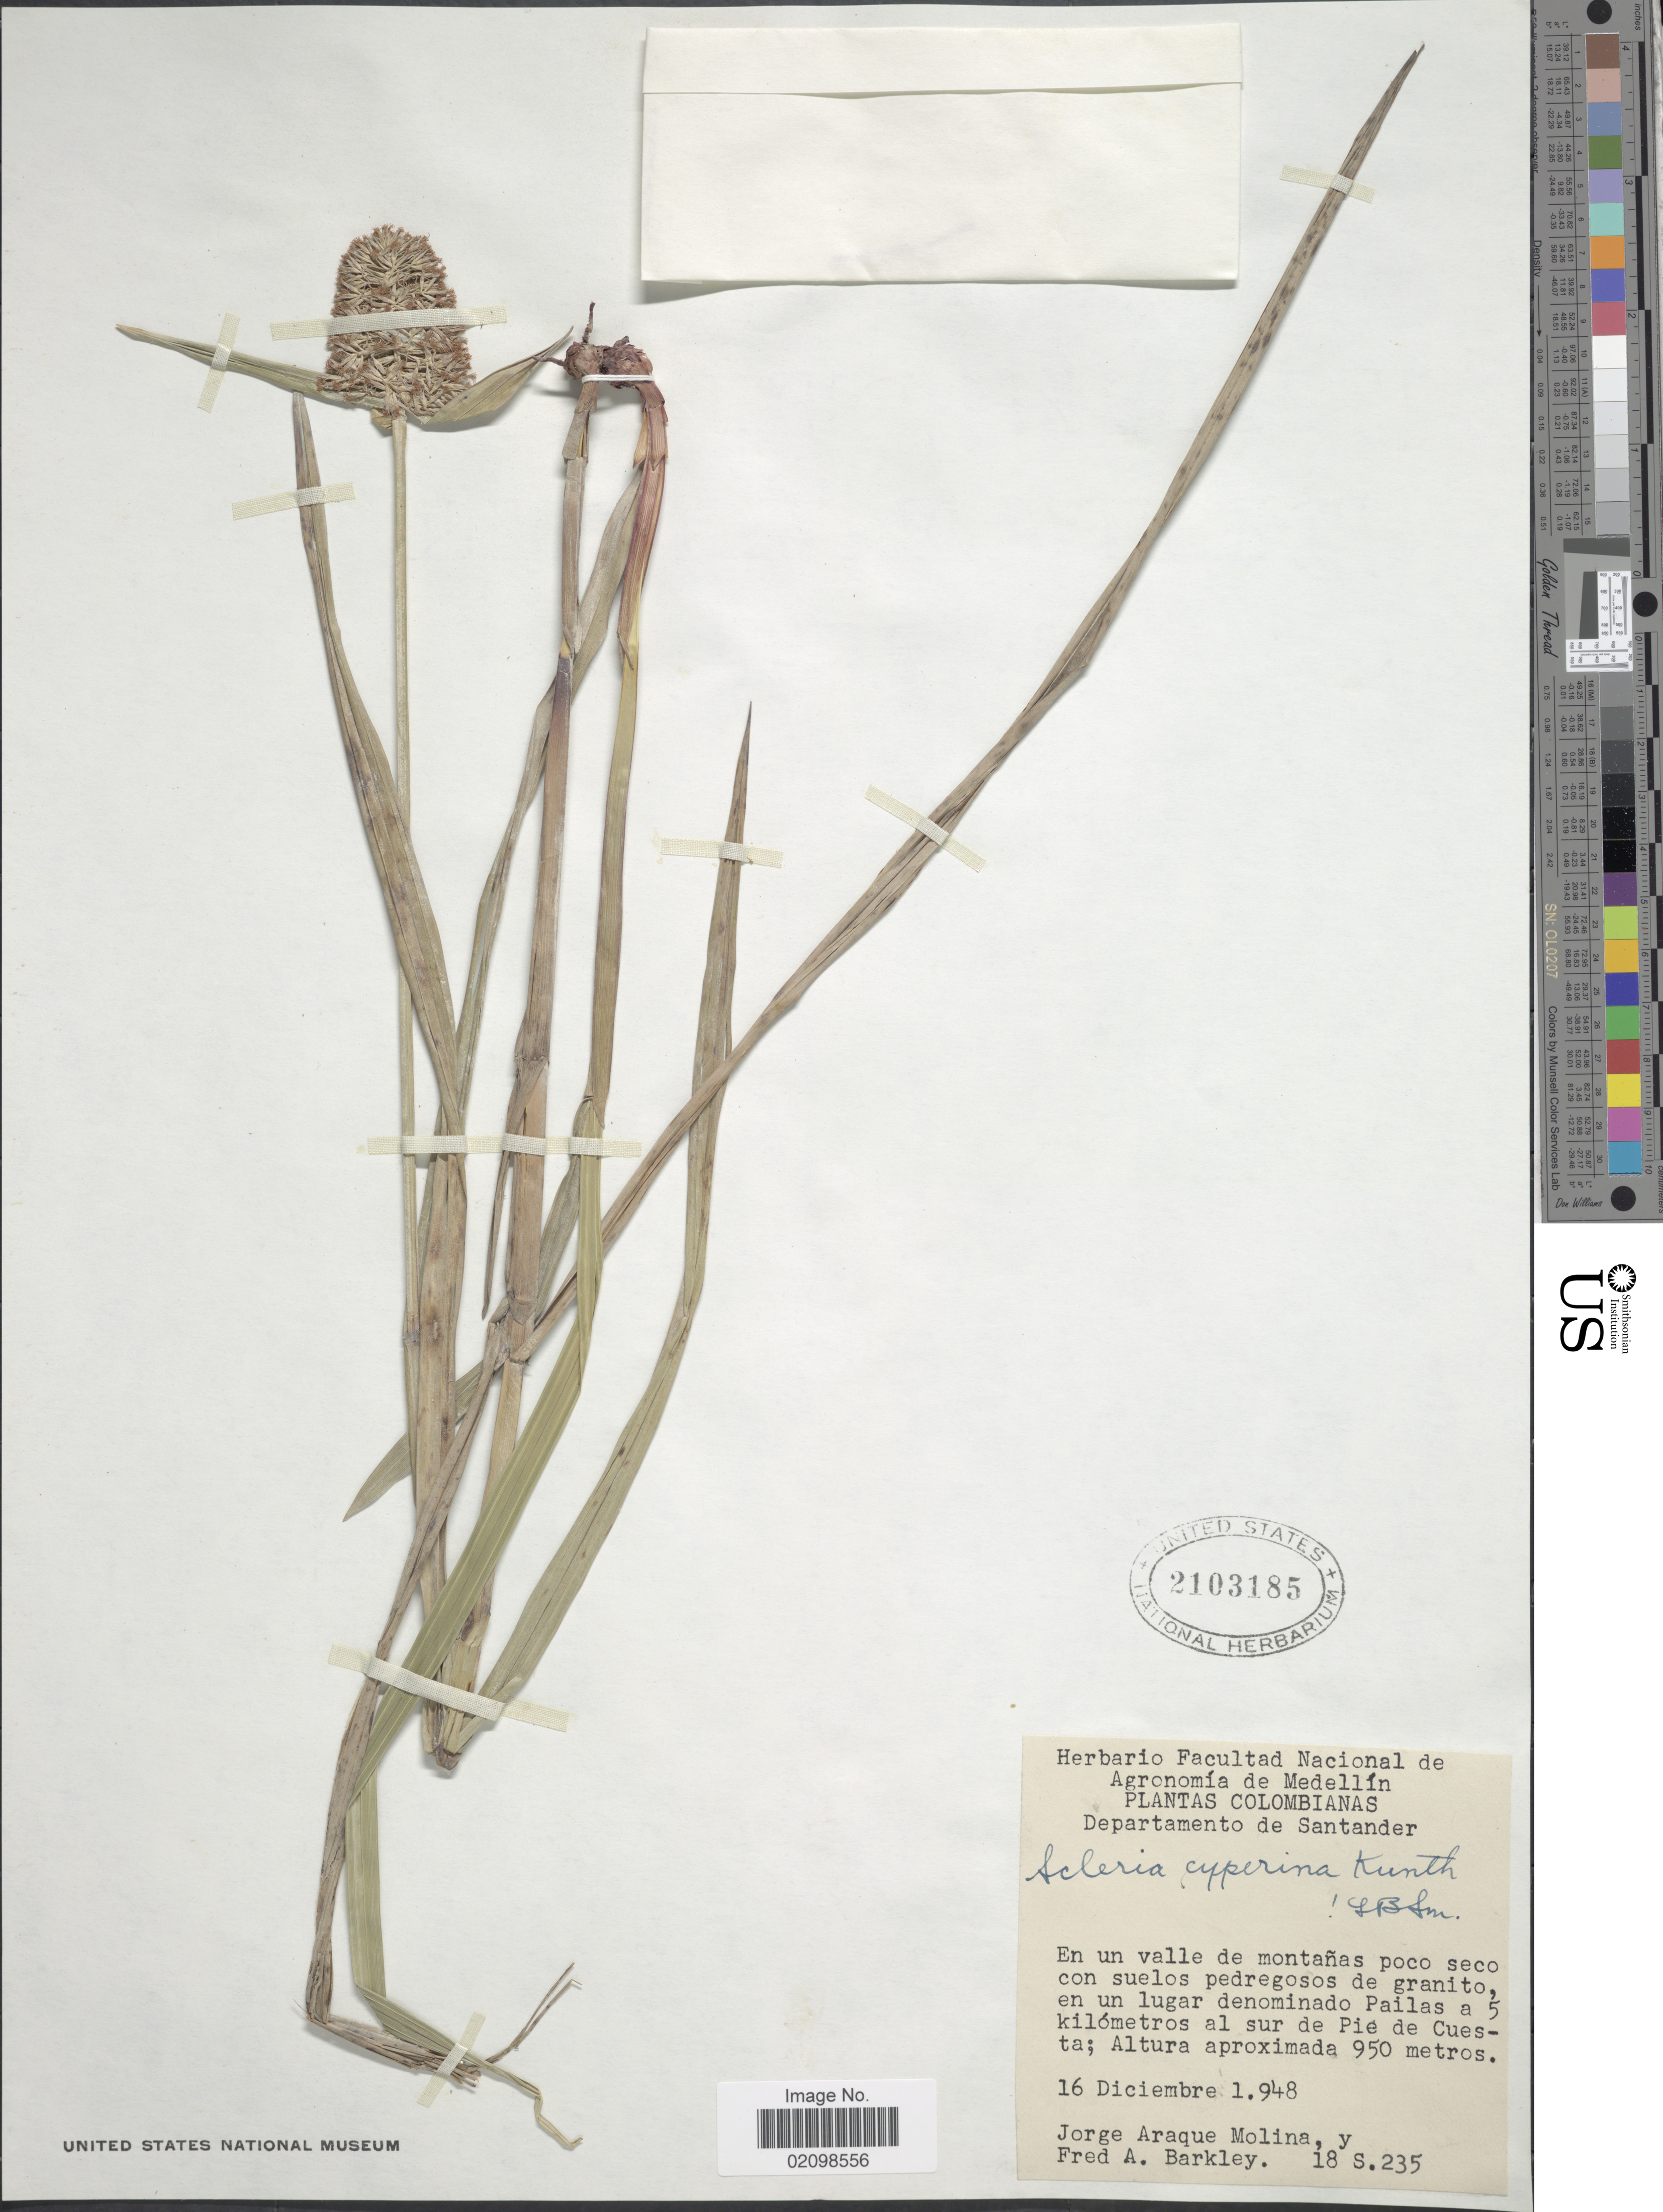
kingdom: Plantae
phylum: Tracheophyta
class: Liliopsida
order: Poales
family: Cyperaceae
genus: Scleria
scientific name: Scleria cyperina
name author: Willd. ex Kunth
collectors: J. Araque Molina & F. A. Barkley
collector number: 18S235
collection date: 1948-12-16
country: Colombia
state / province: Santander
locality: Departamento de Santander. En un lugar denominado Pailas a 5 kilometros al sur de Pie de Cuesta.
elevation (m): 950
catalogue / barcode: US 2103185